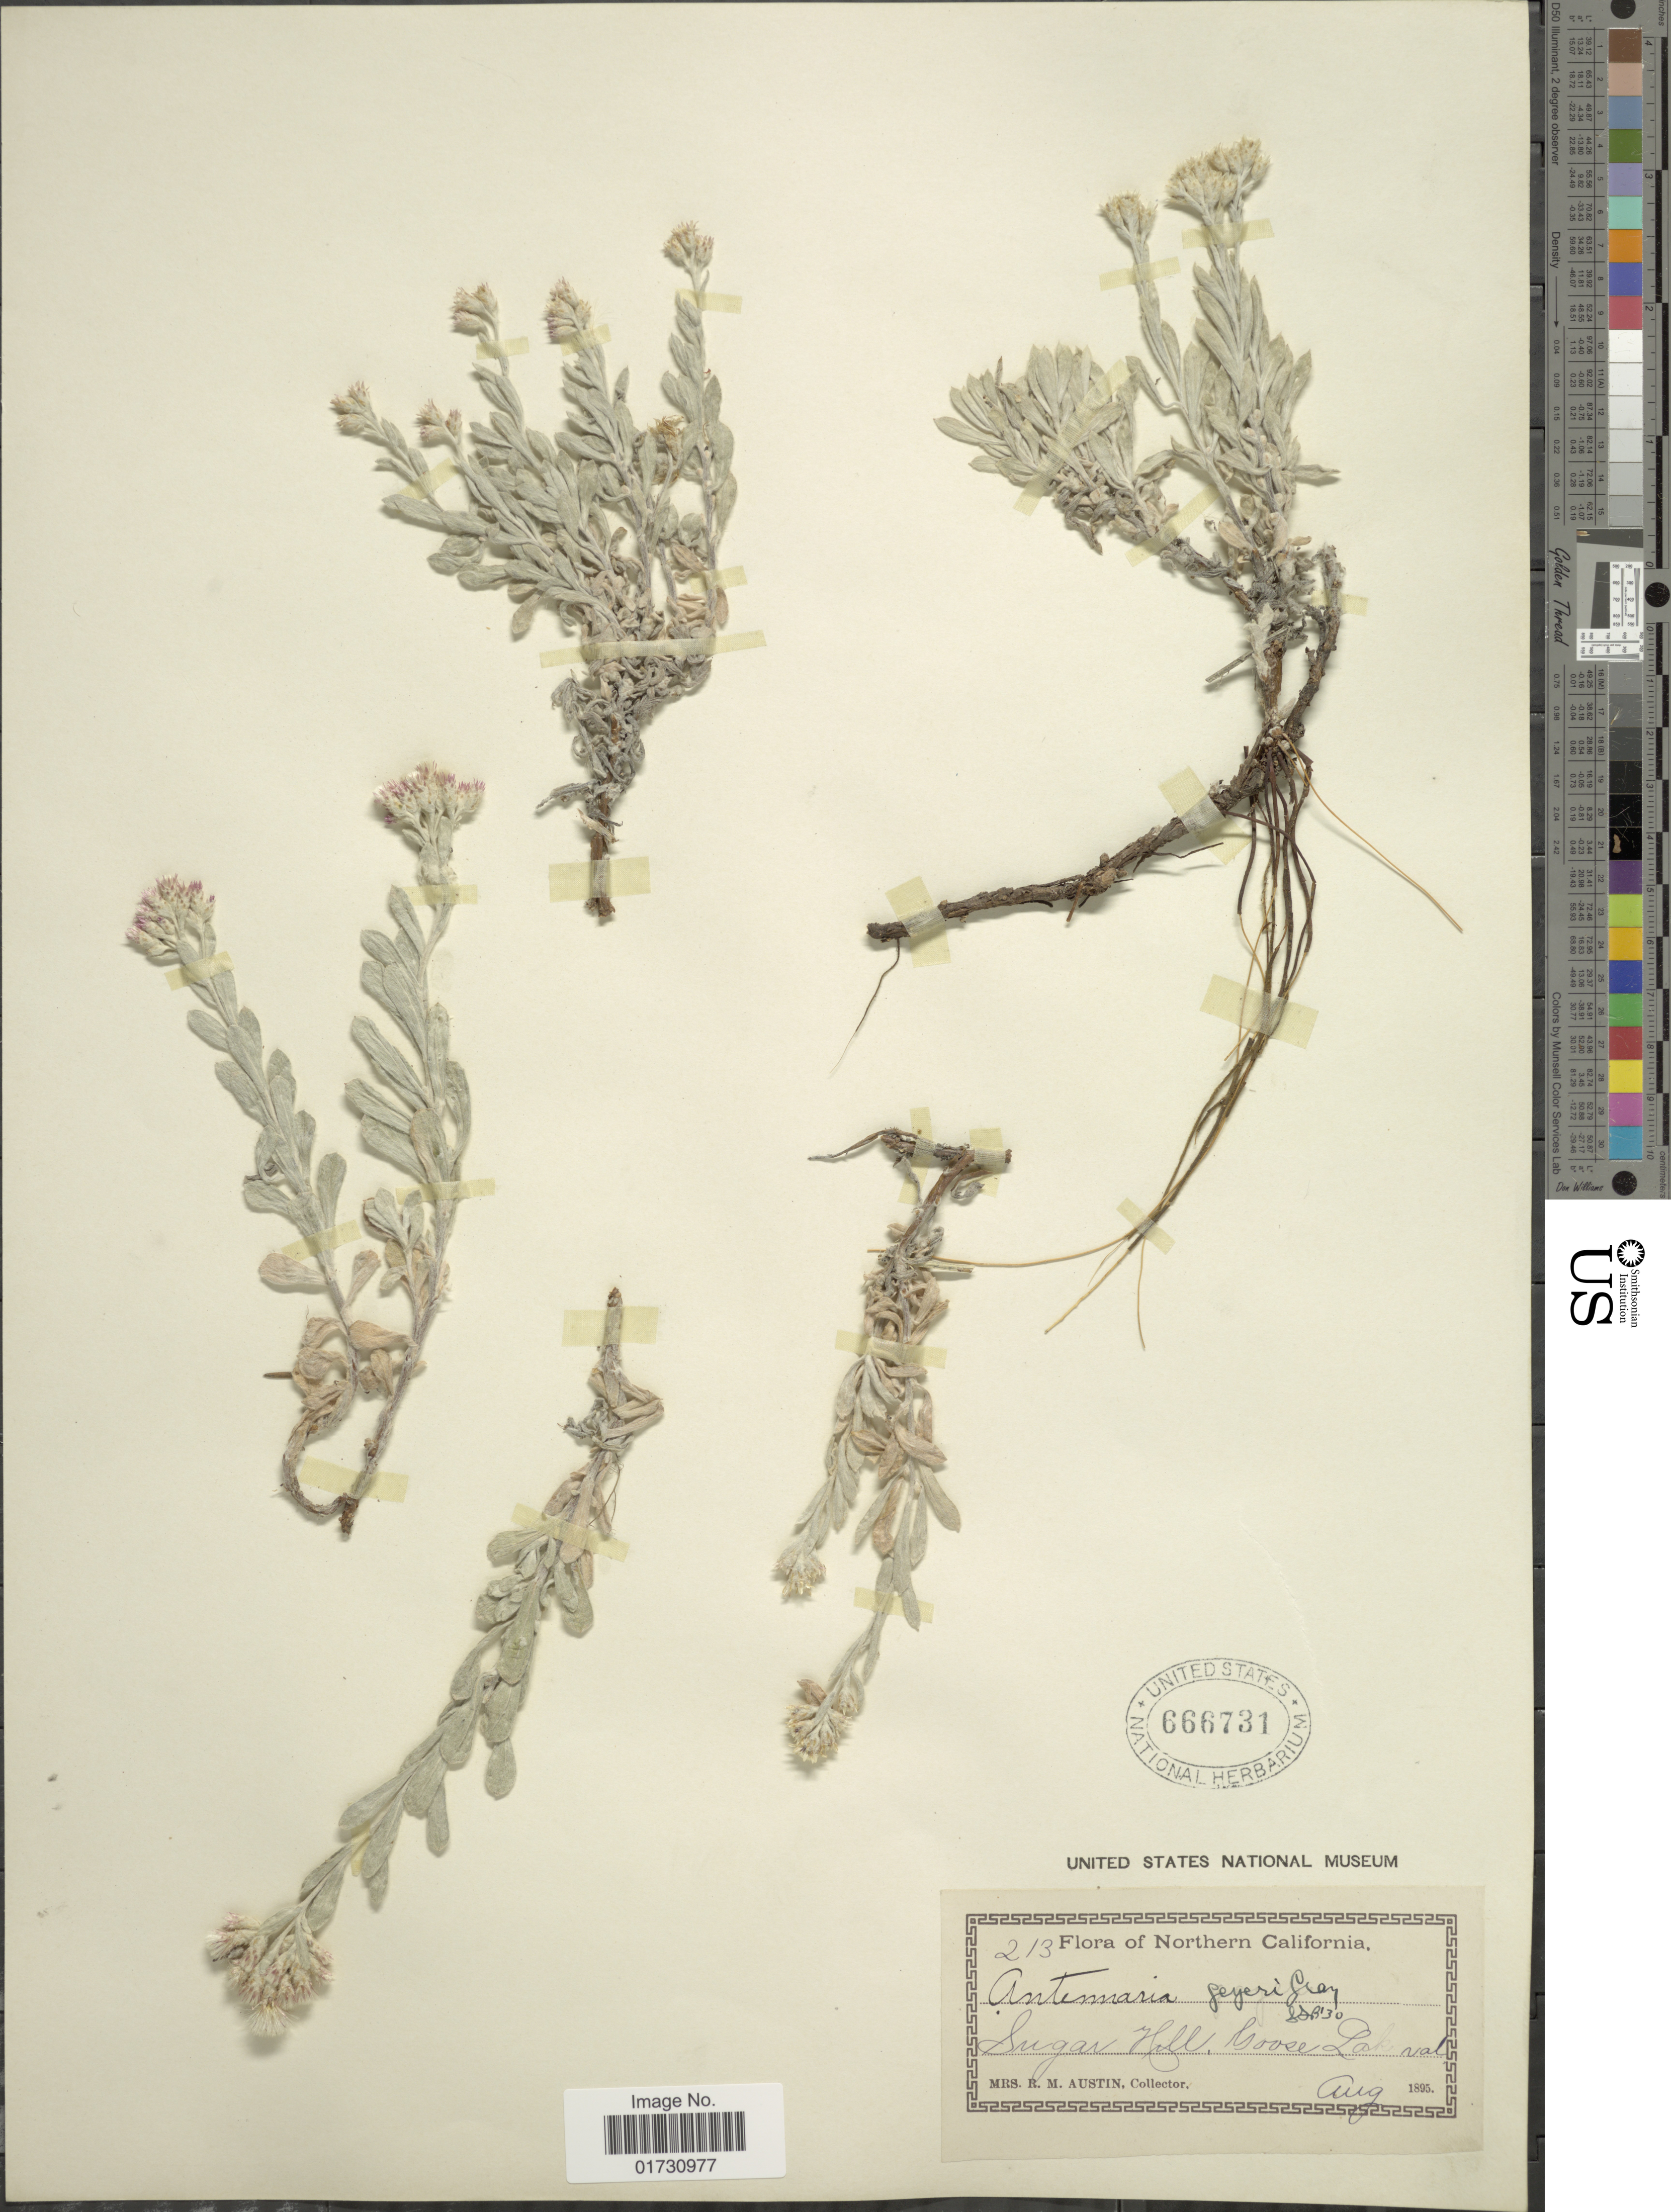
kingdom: Plantae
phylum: Tracheophyta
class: Magnoliopsida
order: Asterales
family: Asteraceae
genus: Antennaria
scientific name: Antennaria geyeri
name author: A. Gray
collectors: R. Austin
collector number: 213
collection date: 1895-08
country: United States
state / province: California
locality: Northern California, Sugar Hill, Goose Lake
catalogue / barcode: US 666731